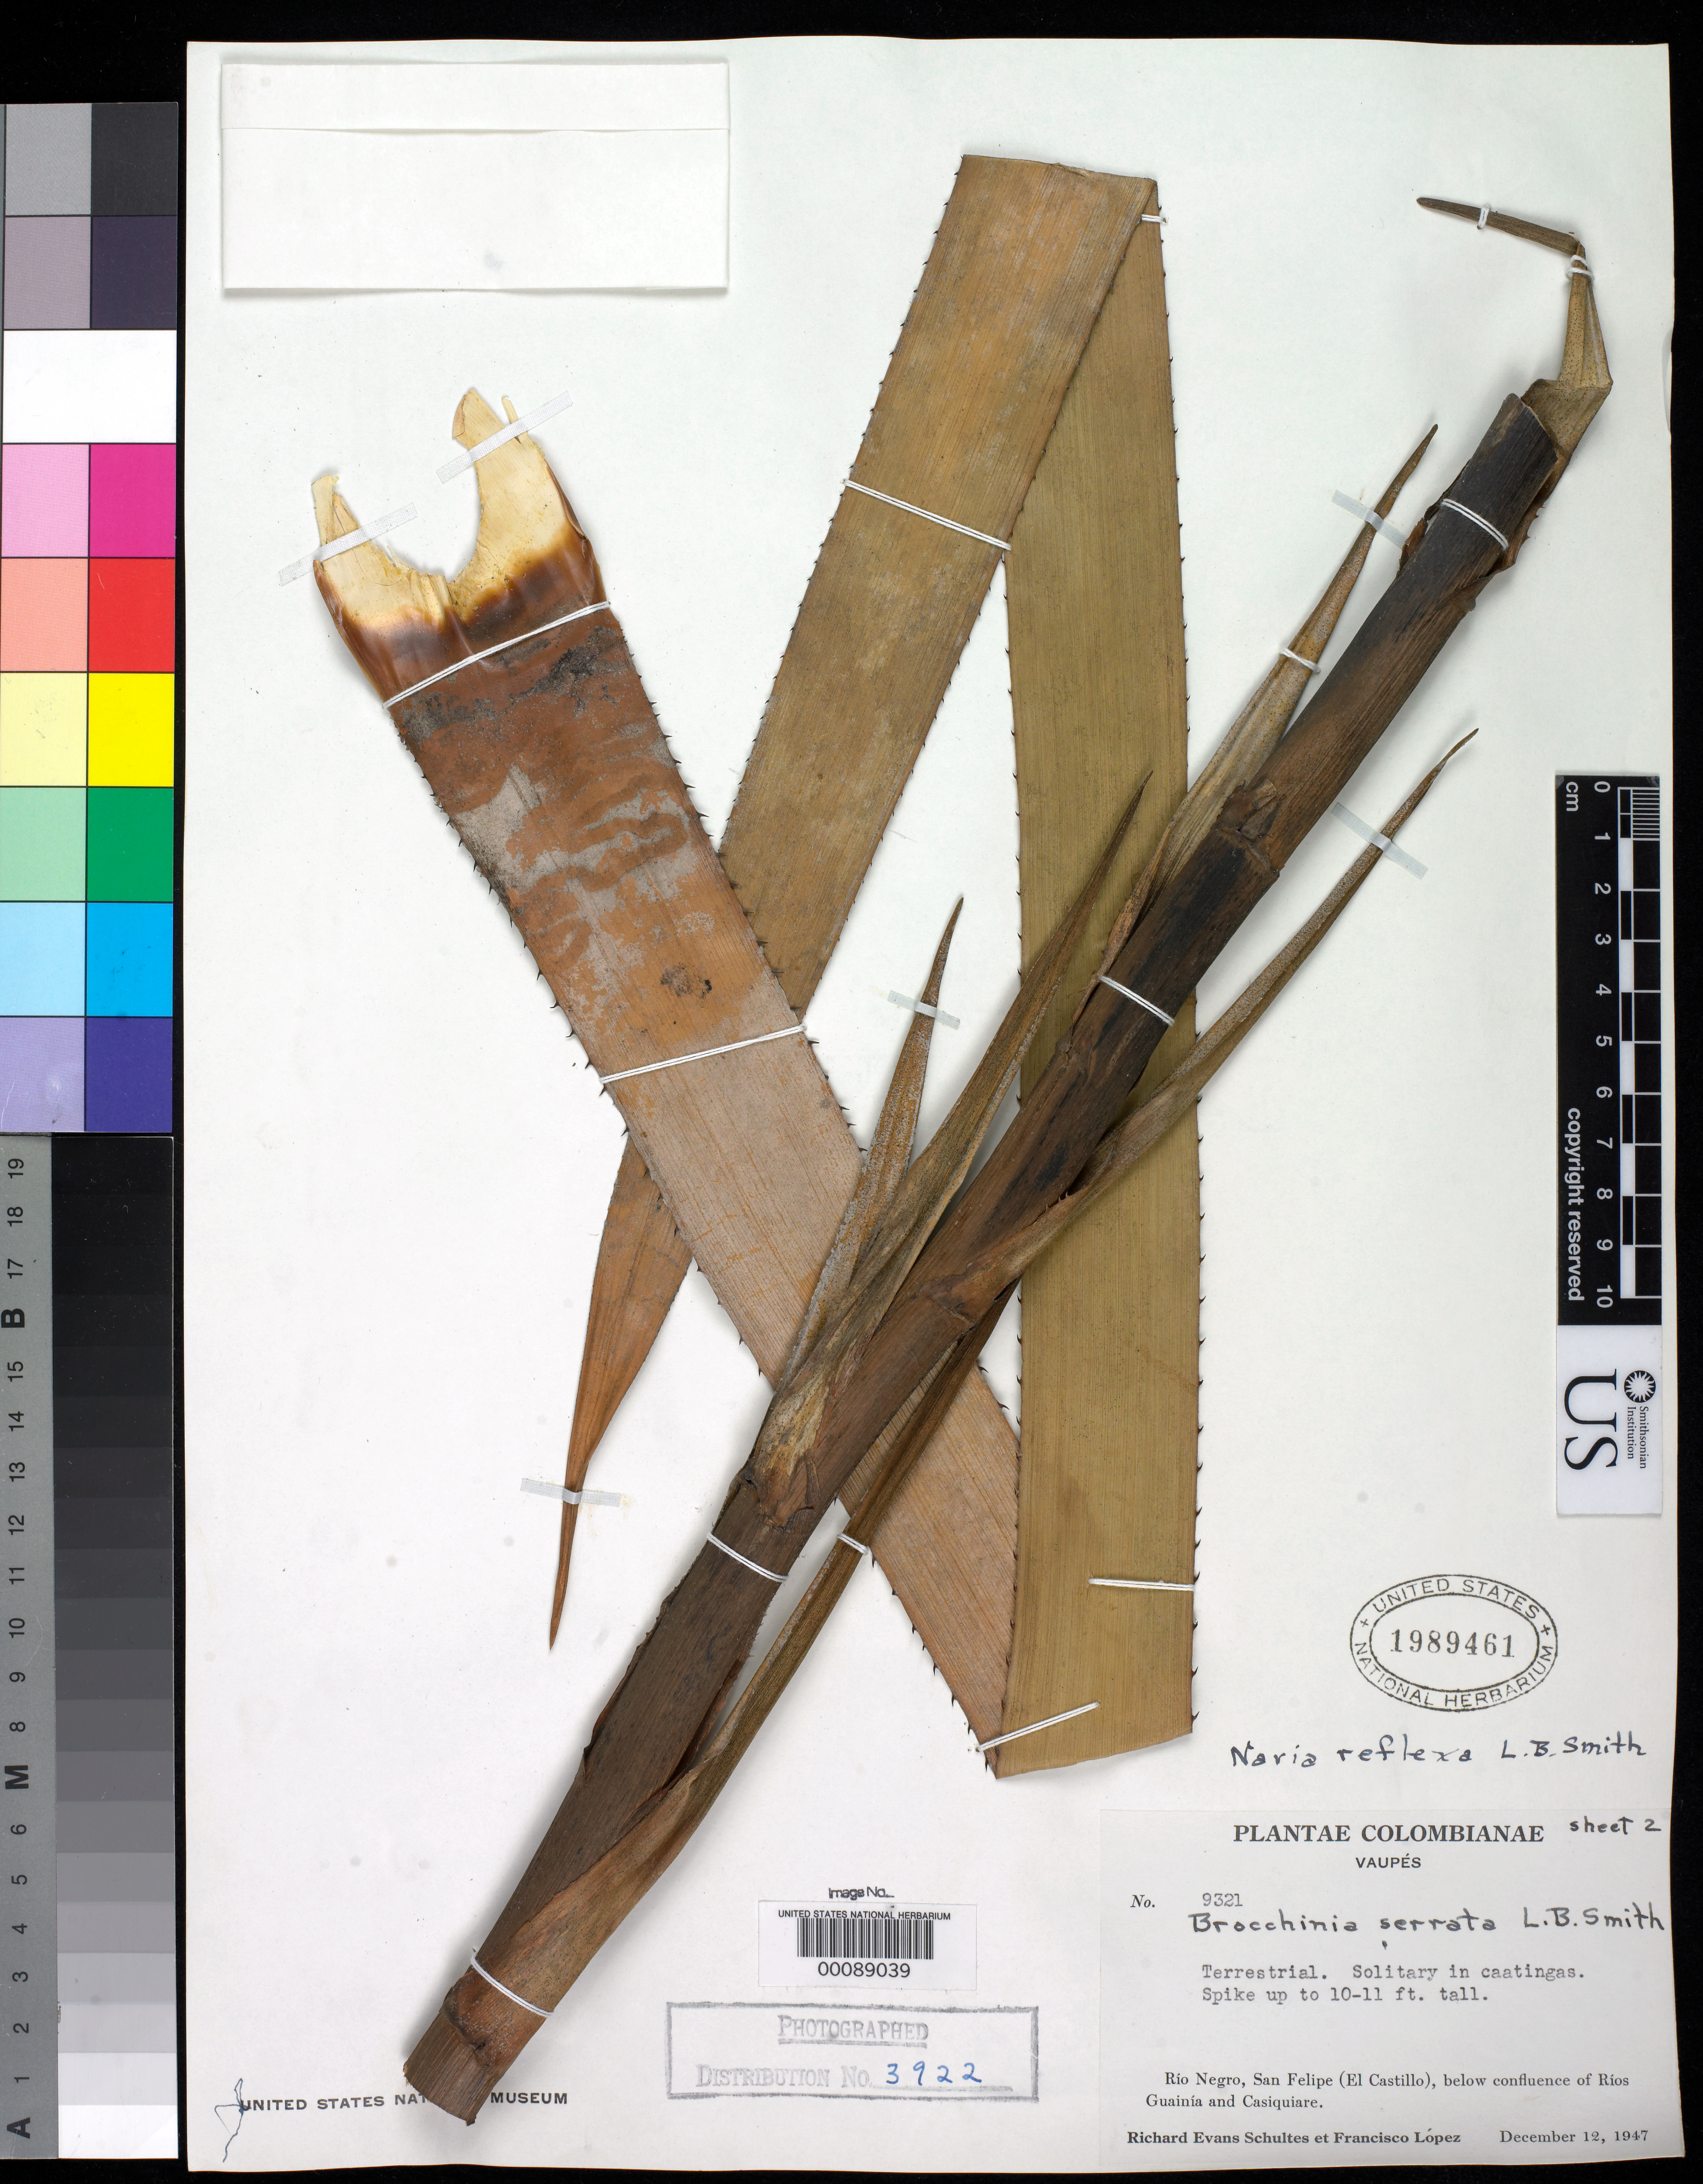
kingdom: Plantae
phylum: Tracheophyta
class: Liliopsida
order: Poales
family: Bromeliaceae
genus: Navia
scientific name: Navia reflexa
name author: L.B. Sm.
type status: Holotype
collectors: R. E. Schultes & F. Lopéz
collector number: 9321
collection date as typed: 12 Dec 1947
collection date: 1947-12-12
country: Colombia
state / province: Vaupés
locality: Below confluence with Rio Casiquiare, Rio Negro, San Felipe (El Castillo).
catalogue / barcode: US 1989461